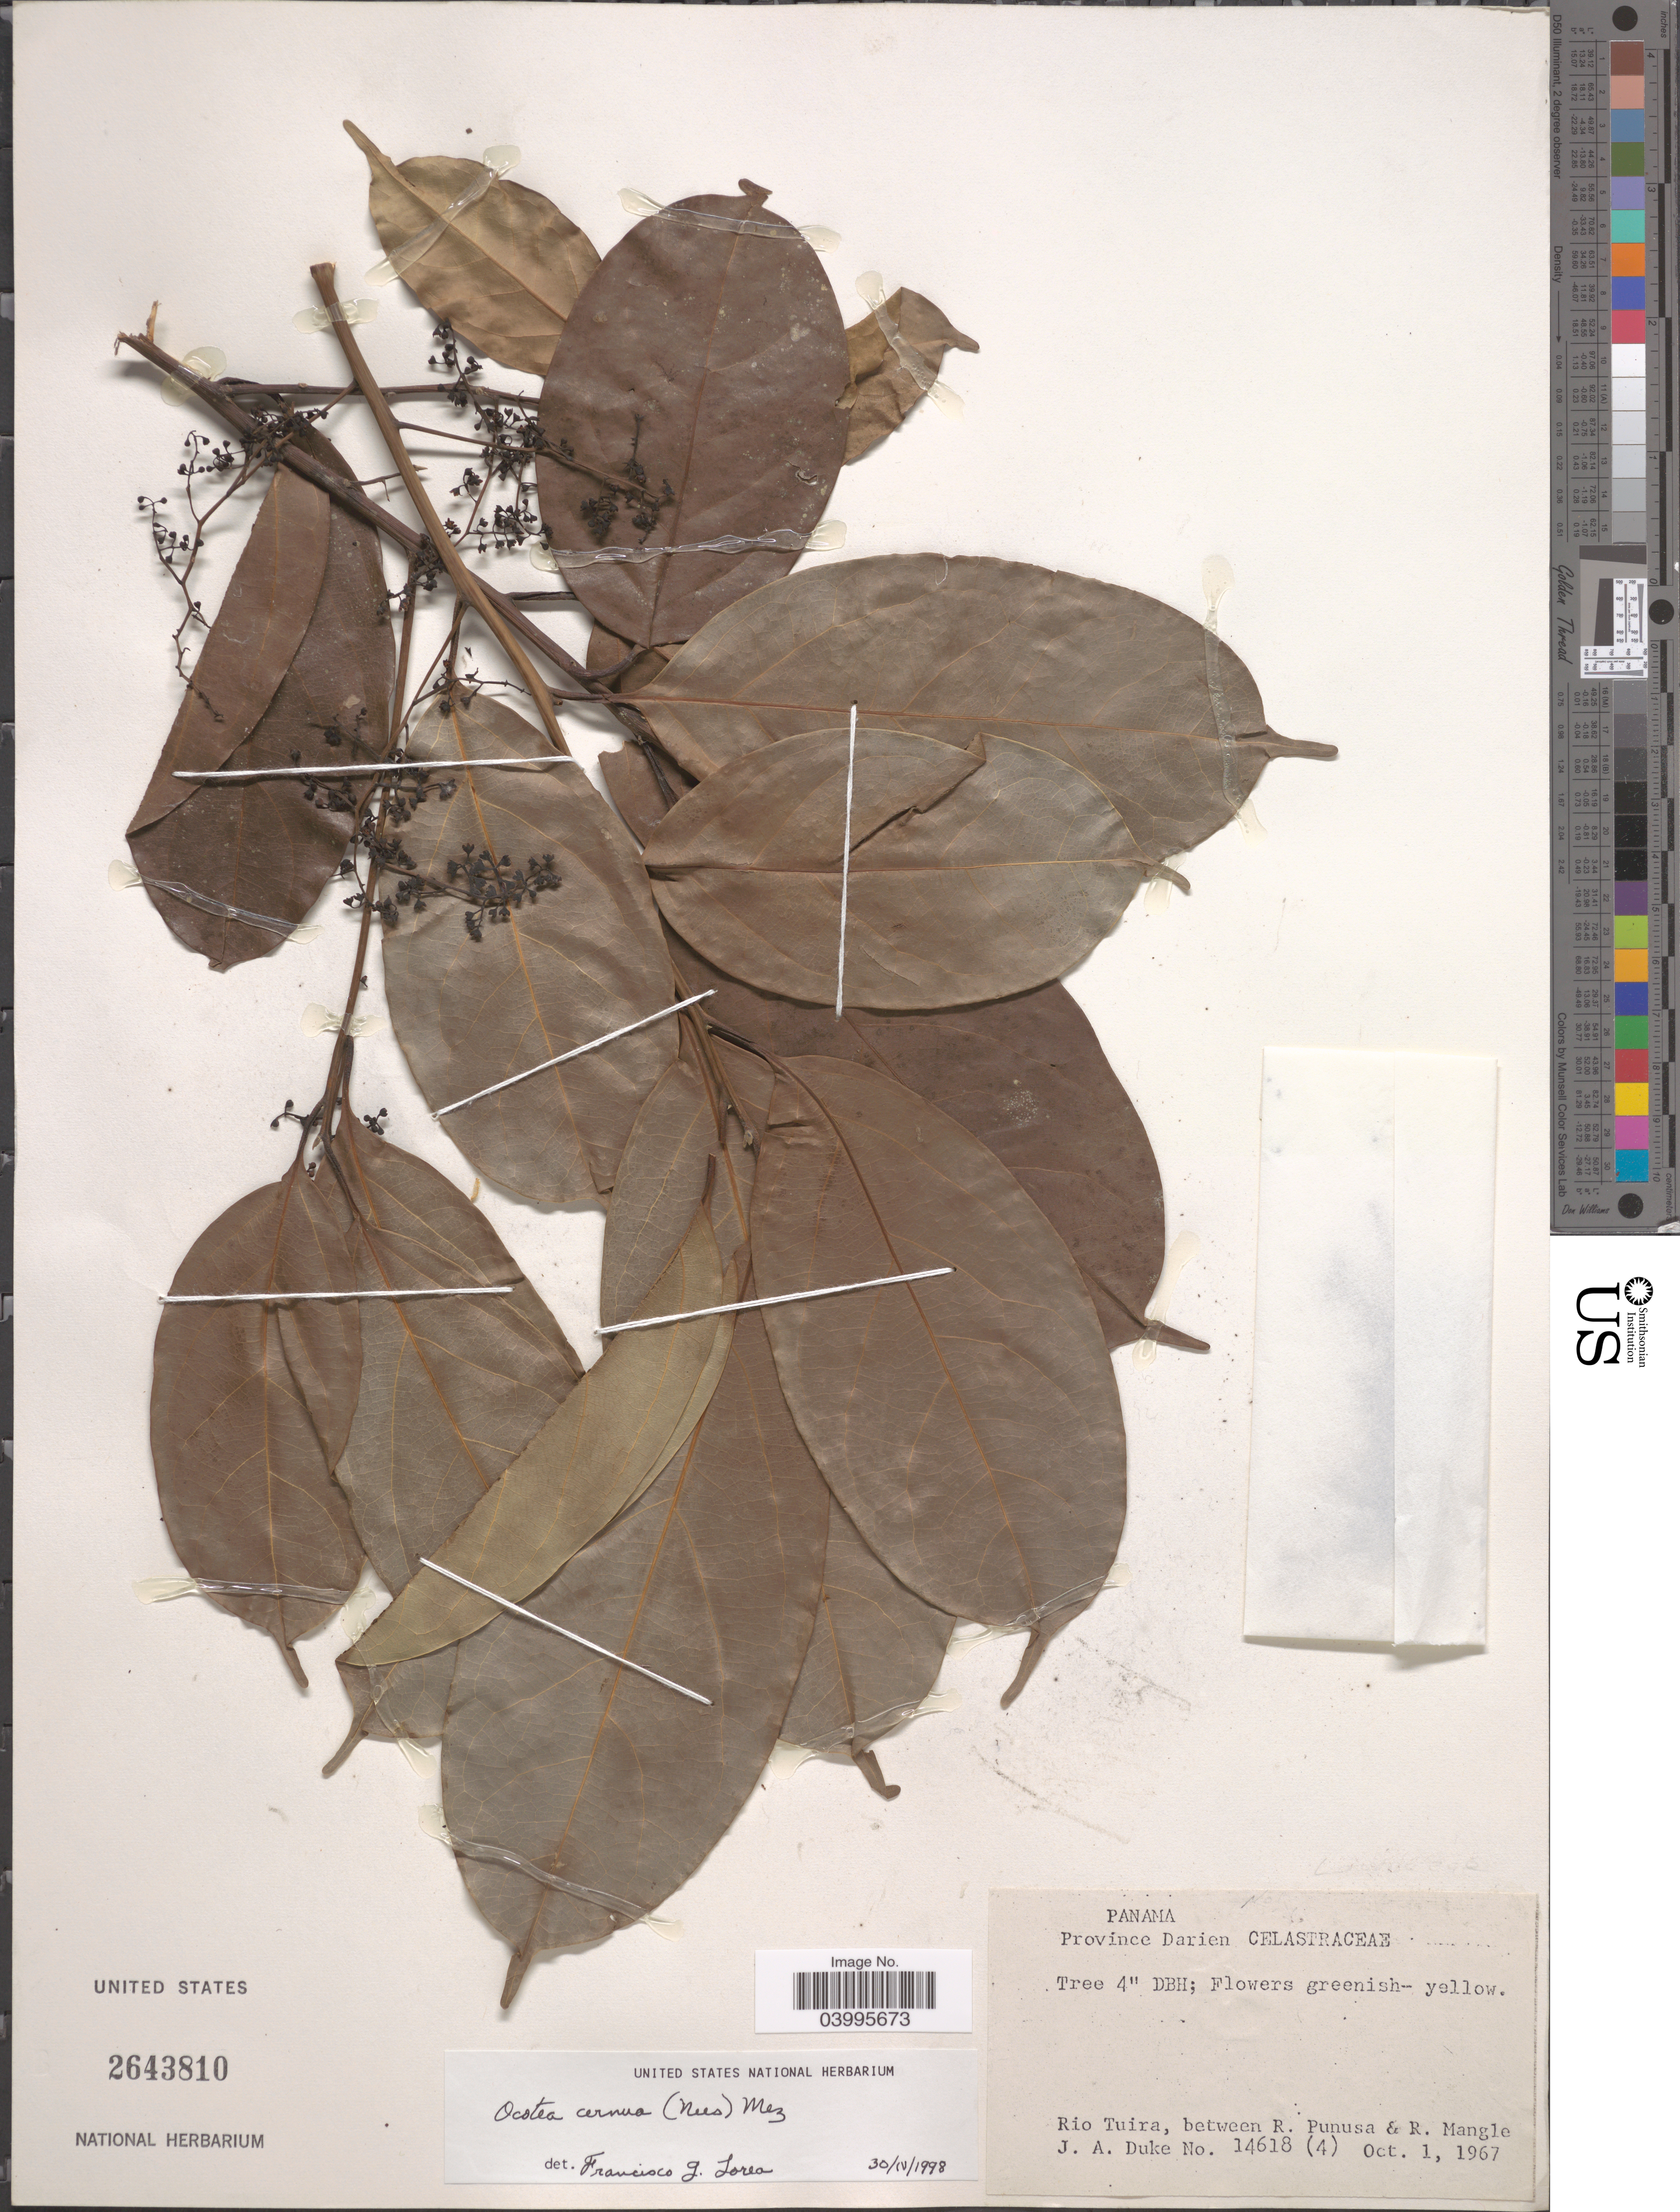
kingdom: Plantae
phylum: Tracheophyta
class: Magnoliopsida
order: Laurales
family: Lauraceae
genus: Ocotea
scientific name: Ocotea cernua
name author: (Nees) Mez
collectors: J. A. Duke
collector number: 14618(4)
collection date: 1967-10-01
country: Panama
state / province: Darien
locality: Rio Tuira, between R. Punusa & R. Mangle.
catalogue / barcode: US 2643810